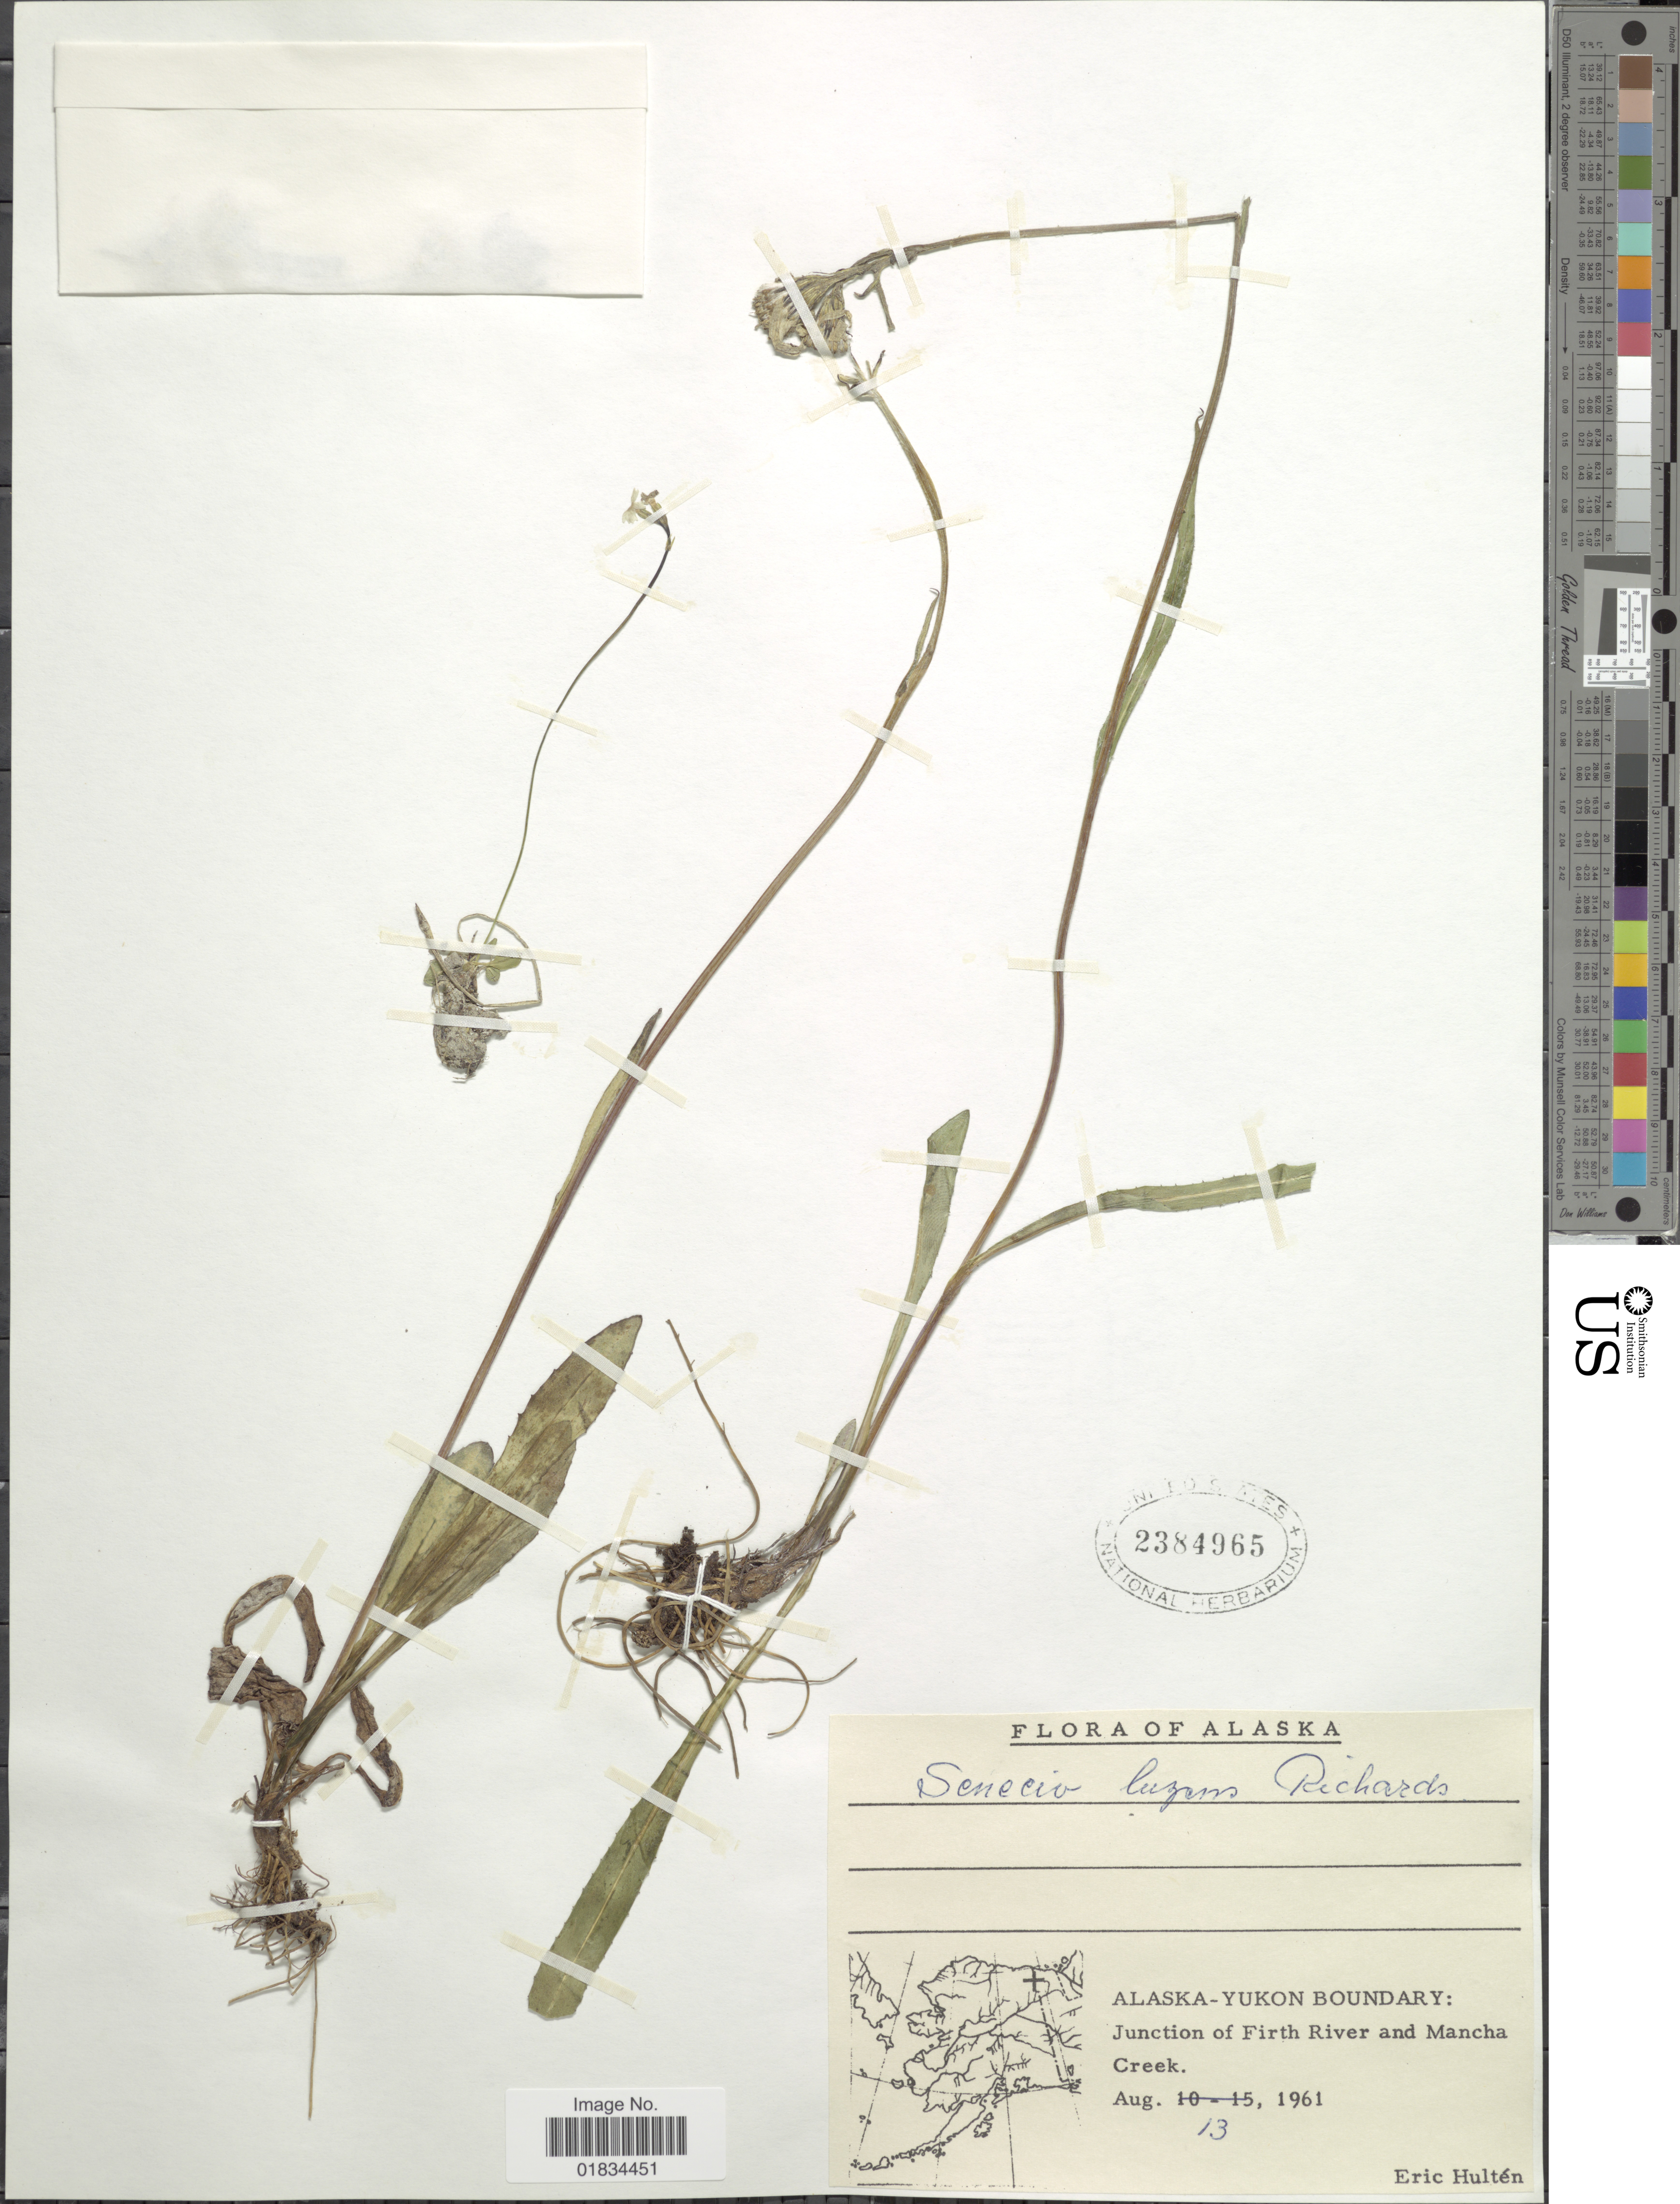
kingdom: Plantae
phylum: Tracheophyta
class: Magnoliopsida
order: Asterales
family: Asteraceae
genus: Senecio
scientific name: Senecio lugens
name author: Richardson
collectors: E. G. Hultén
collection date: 1961-08-13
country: United States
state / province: Alaska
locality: Alaska-Yukon Boundary. Junction of Firth River and Mancha Creek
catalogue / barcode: US 2384965